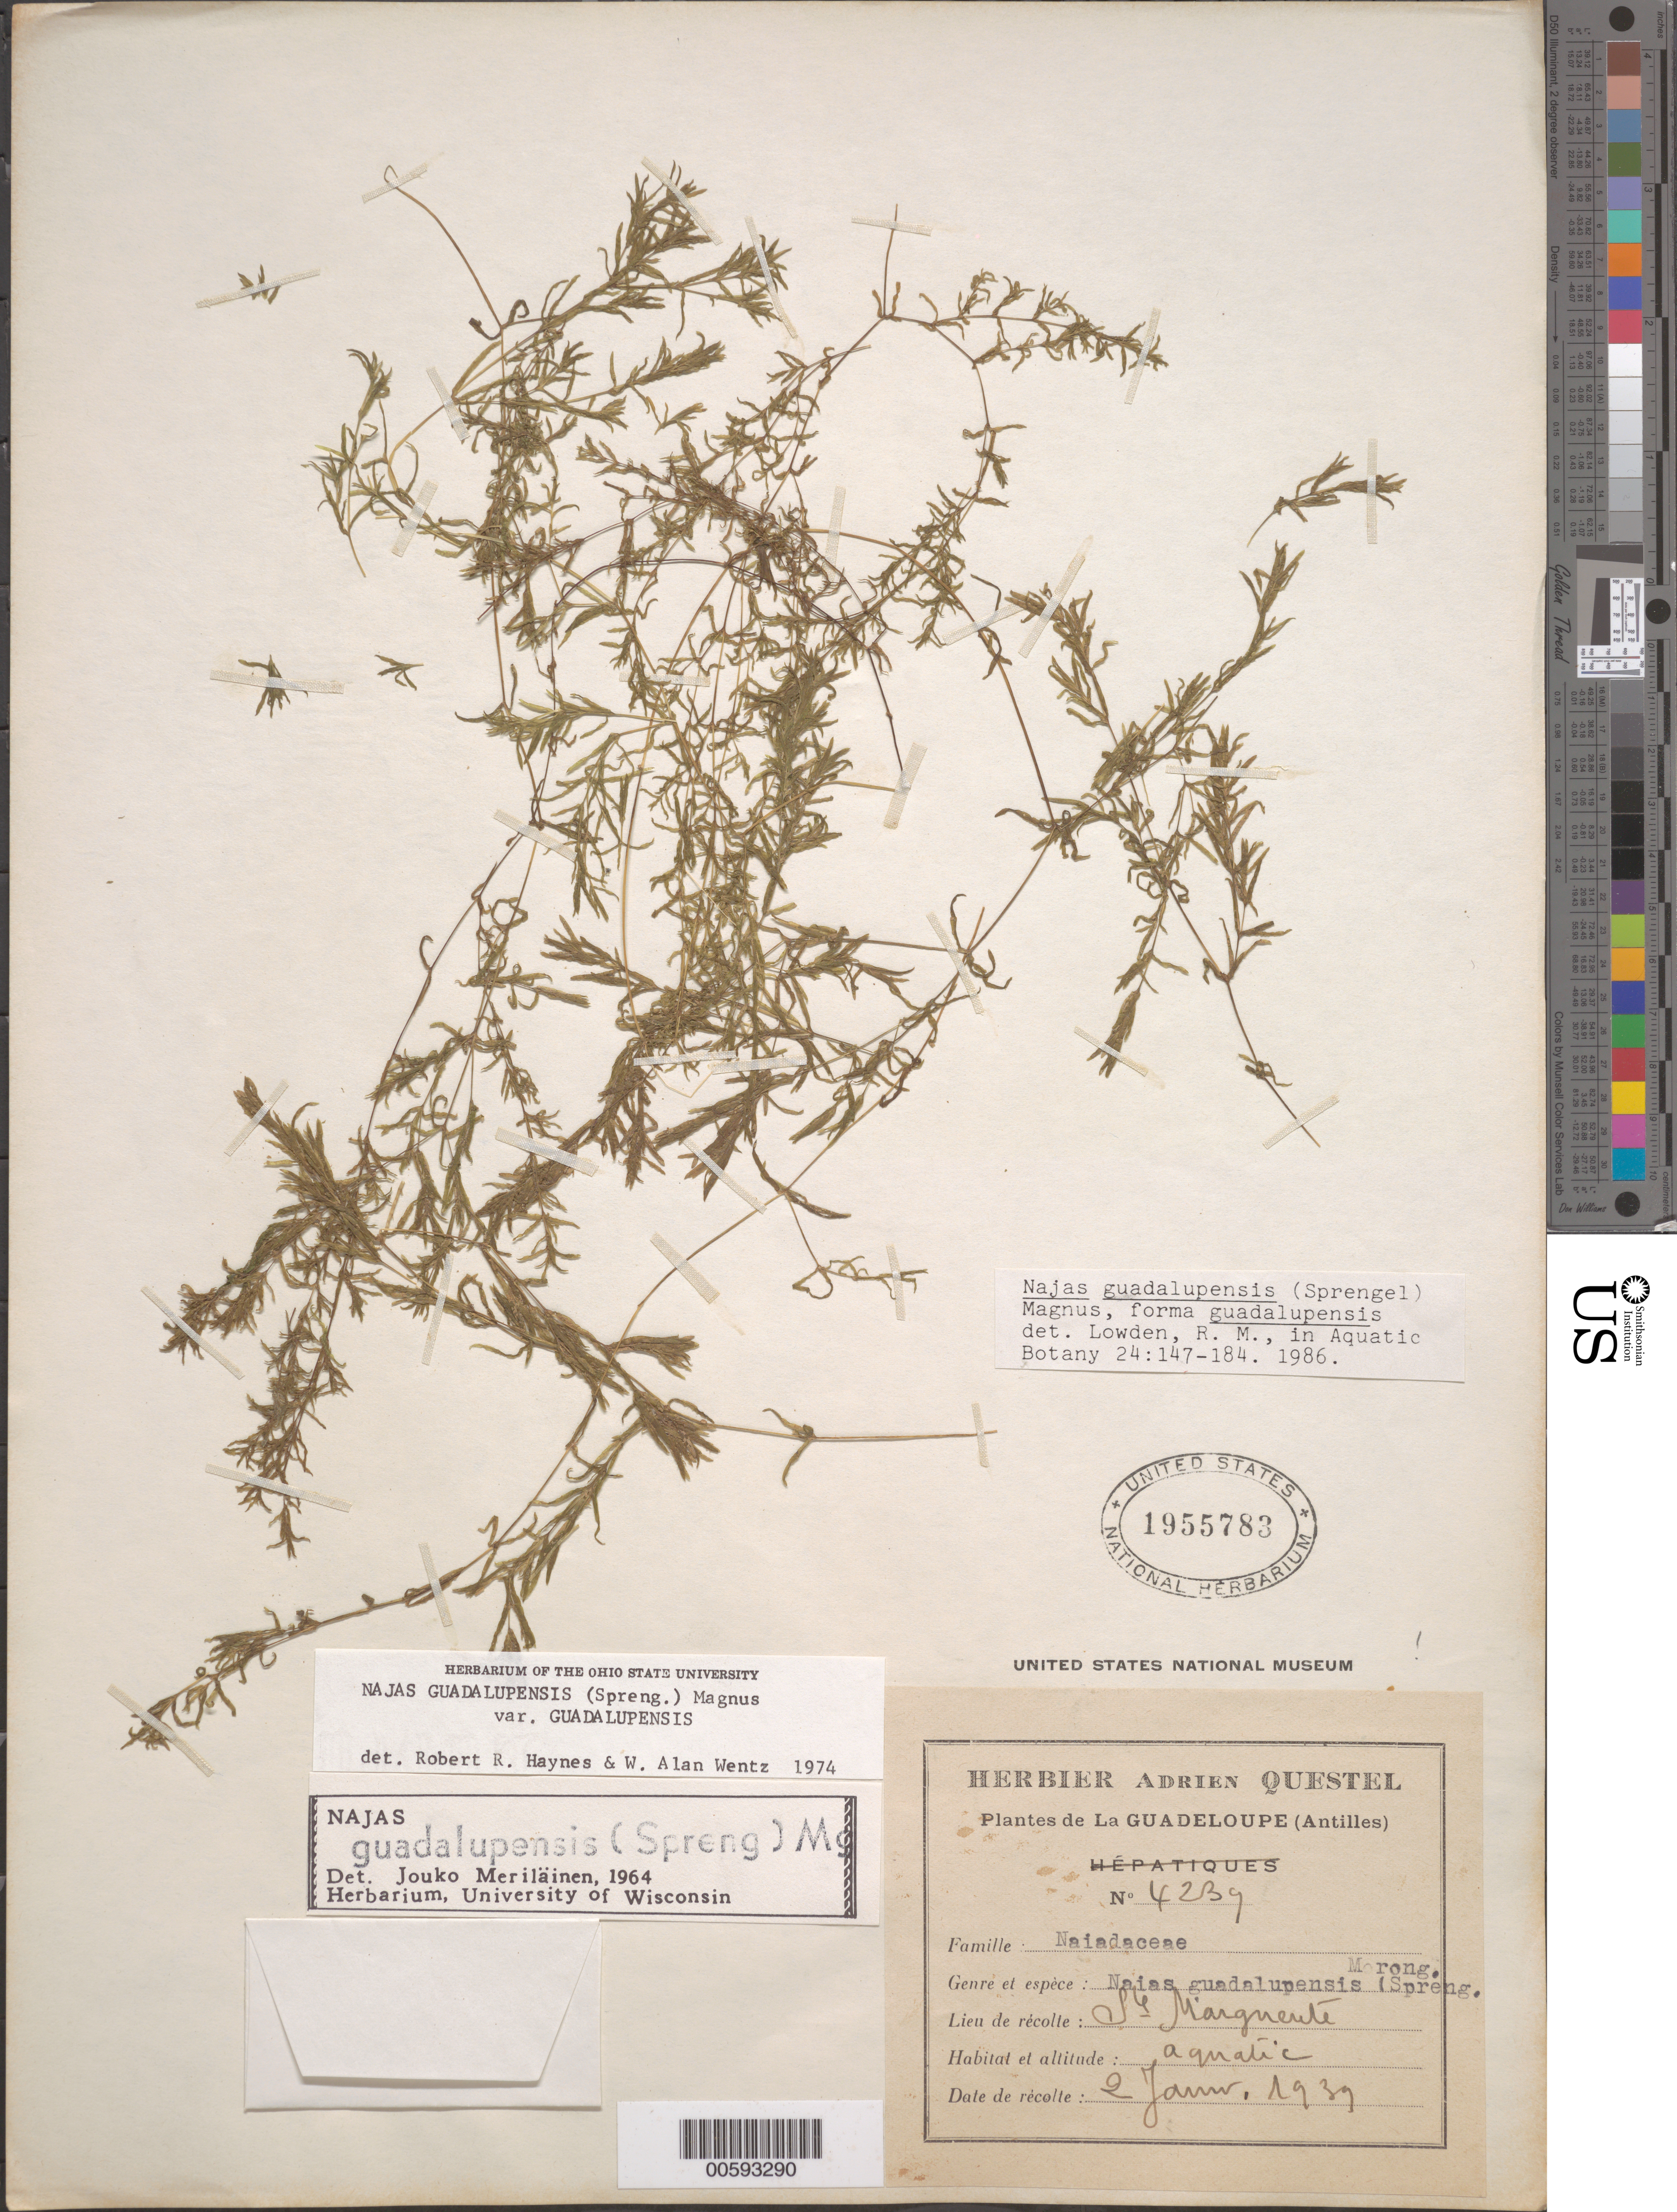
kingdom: Plantae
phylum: Tracheophyta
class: Liliopsida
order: Alismatales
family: Hydrocharitaceae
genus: Najas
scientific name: Najas guadalupensis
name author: (Spreng.) Magnus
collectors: A. Questel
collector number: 4239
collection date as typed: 02 Jan 1939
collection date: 1939-01-02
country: Guadeloupe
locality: Antilles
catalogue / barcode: US 1955783